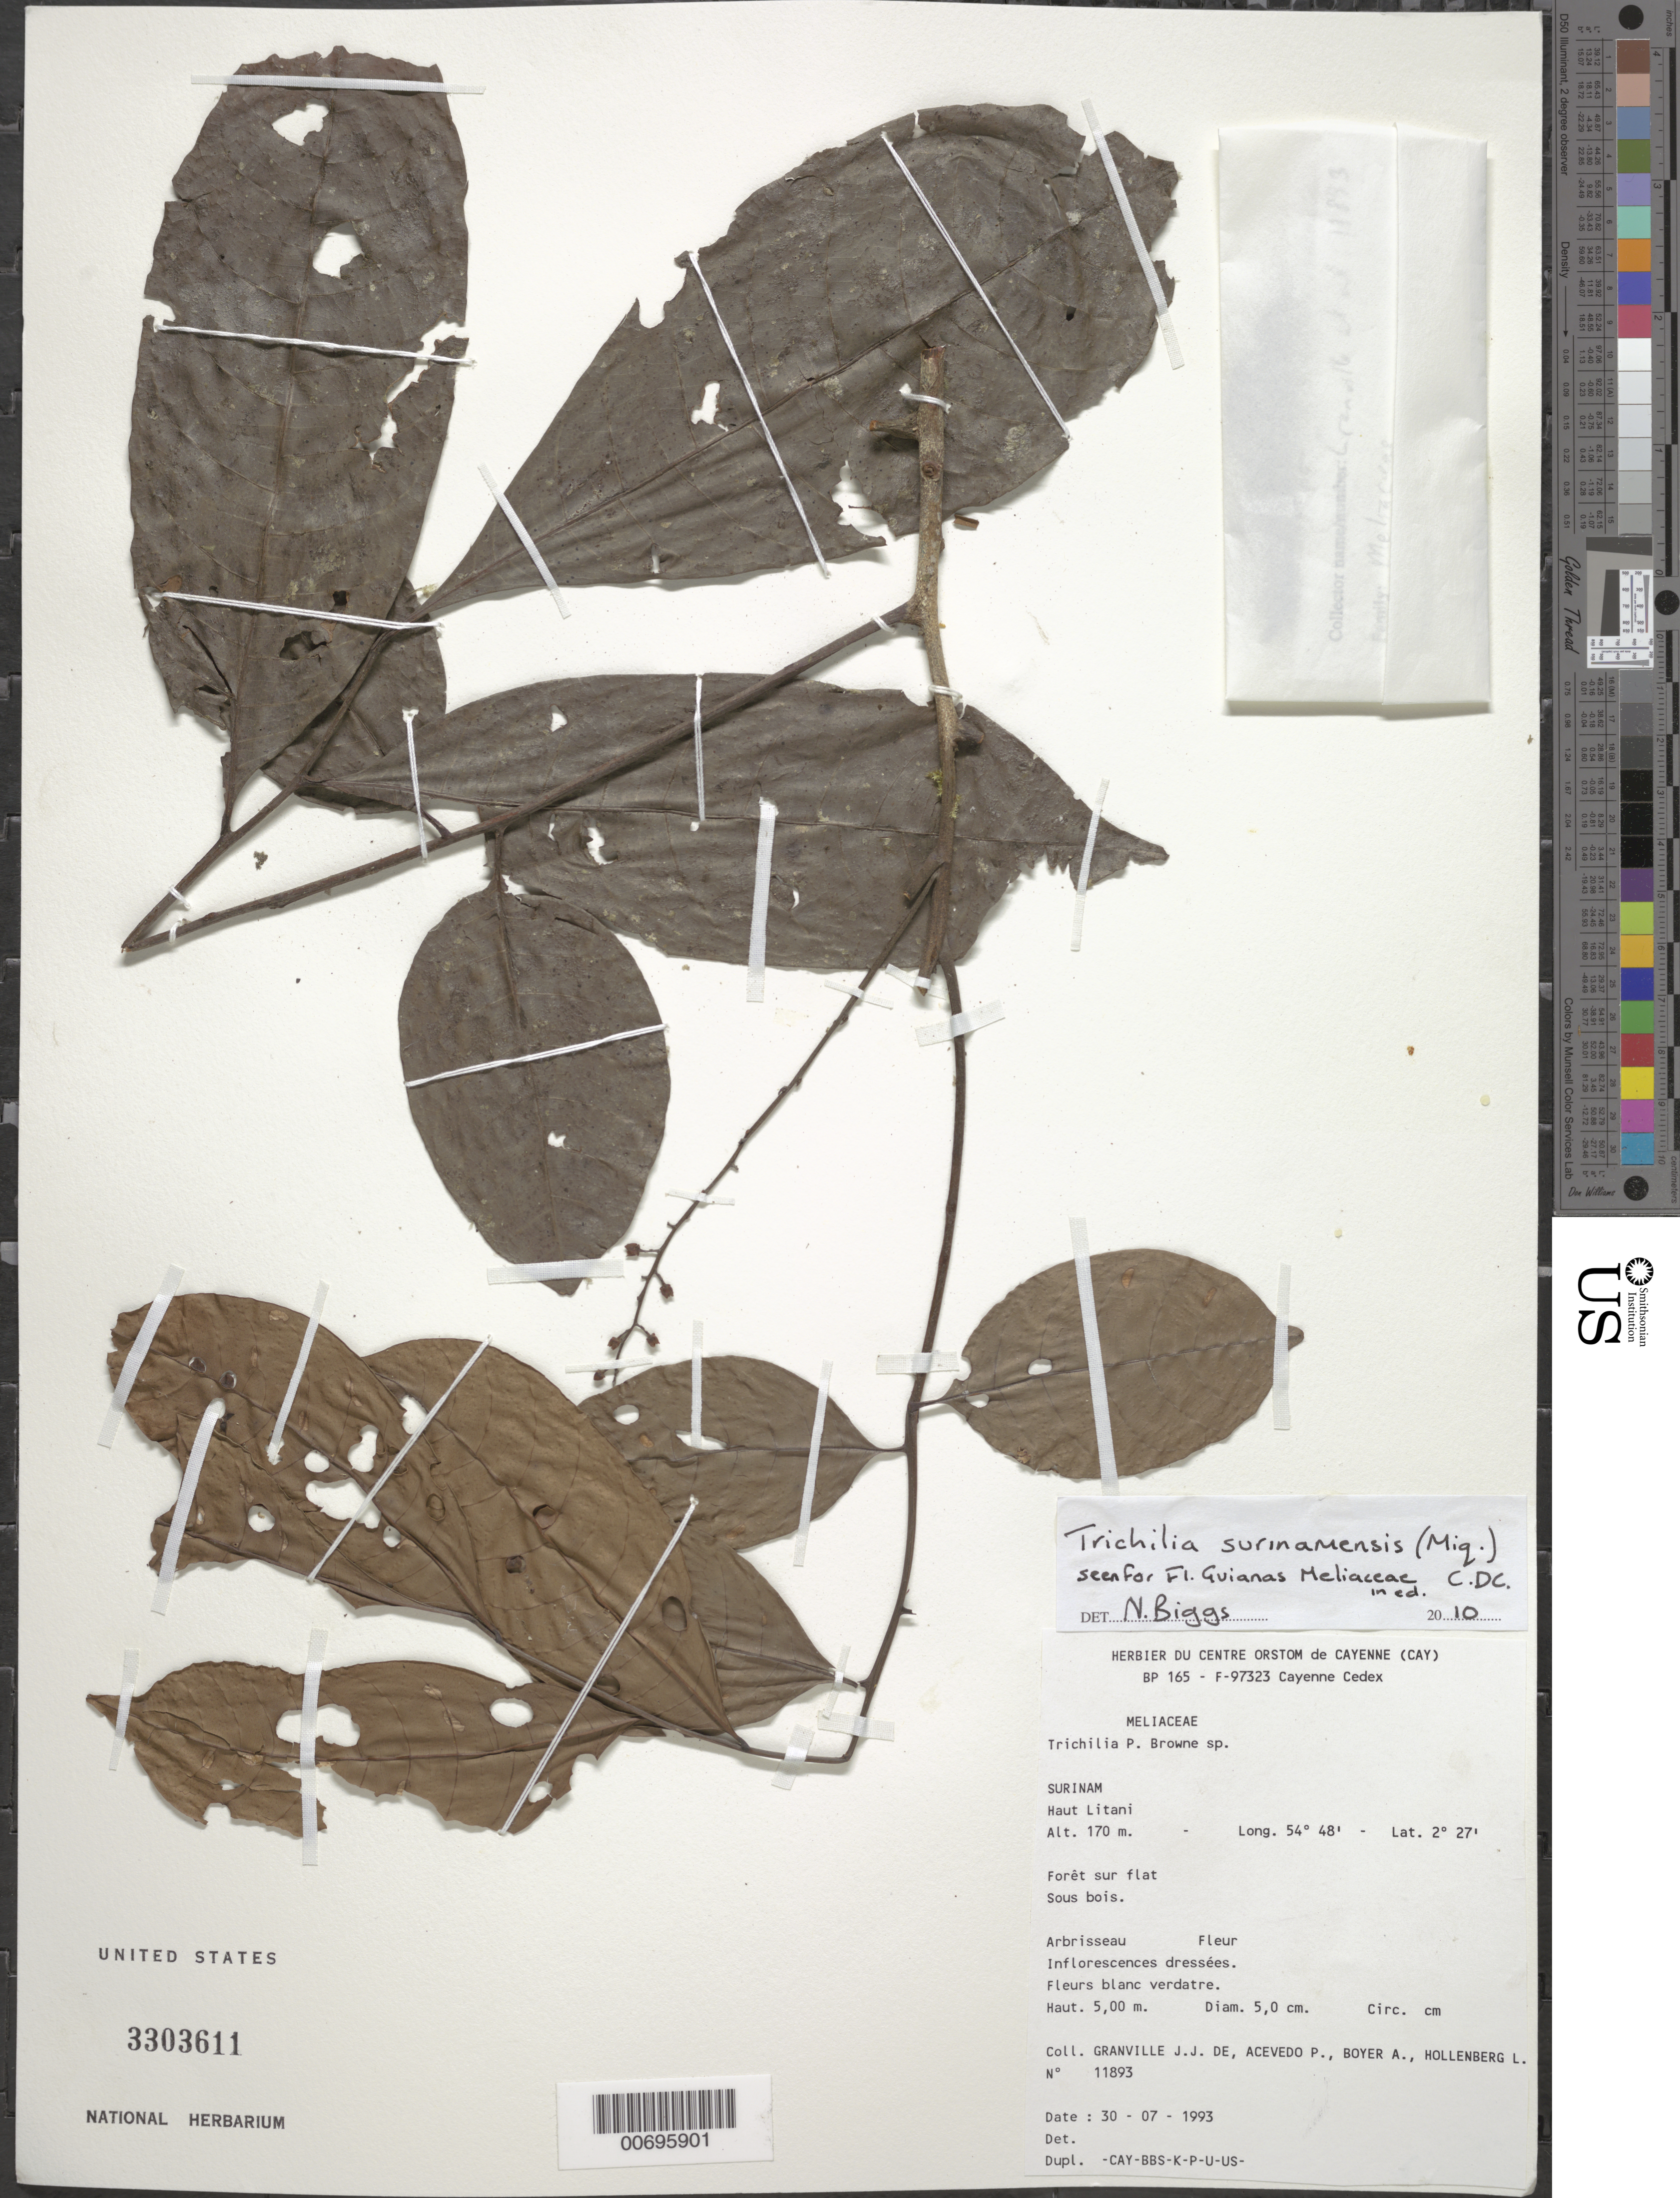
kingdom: Plantae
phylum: Tracheophyta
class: Magnoliopsida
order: Sapindales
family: Meliaceae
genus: Trichilia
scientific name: Trichilia sp.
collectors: J.-J. de Granville, P. Acevedo-Rodr., A. Boyer & L. Hollenberg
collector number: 11893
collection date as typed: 30-Jul-93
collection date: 1993-07-30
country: Suriname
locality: Haut Litany, Bassin du Litany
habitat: Forest on flatland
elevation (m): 170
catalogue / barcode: US 3303611